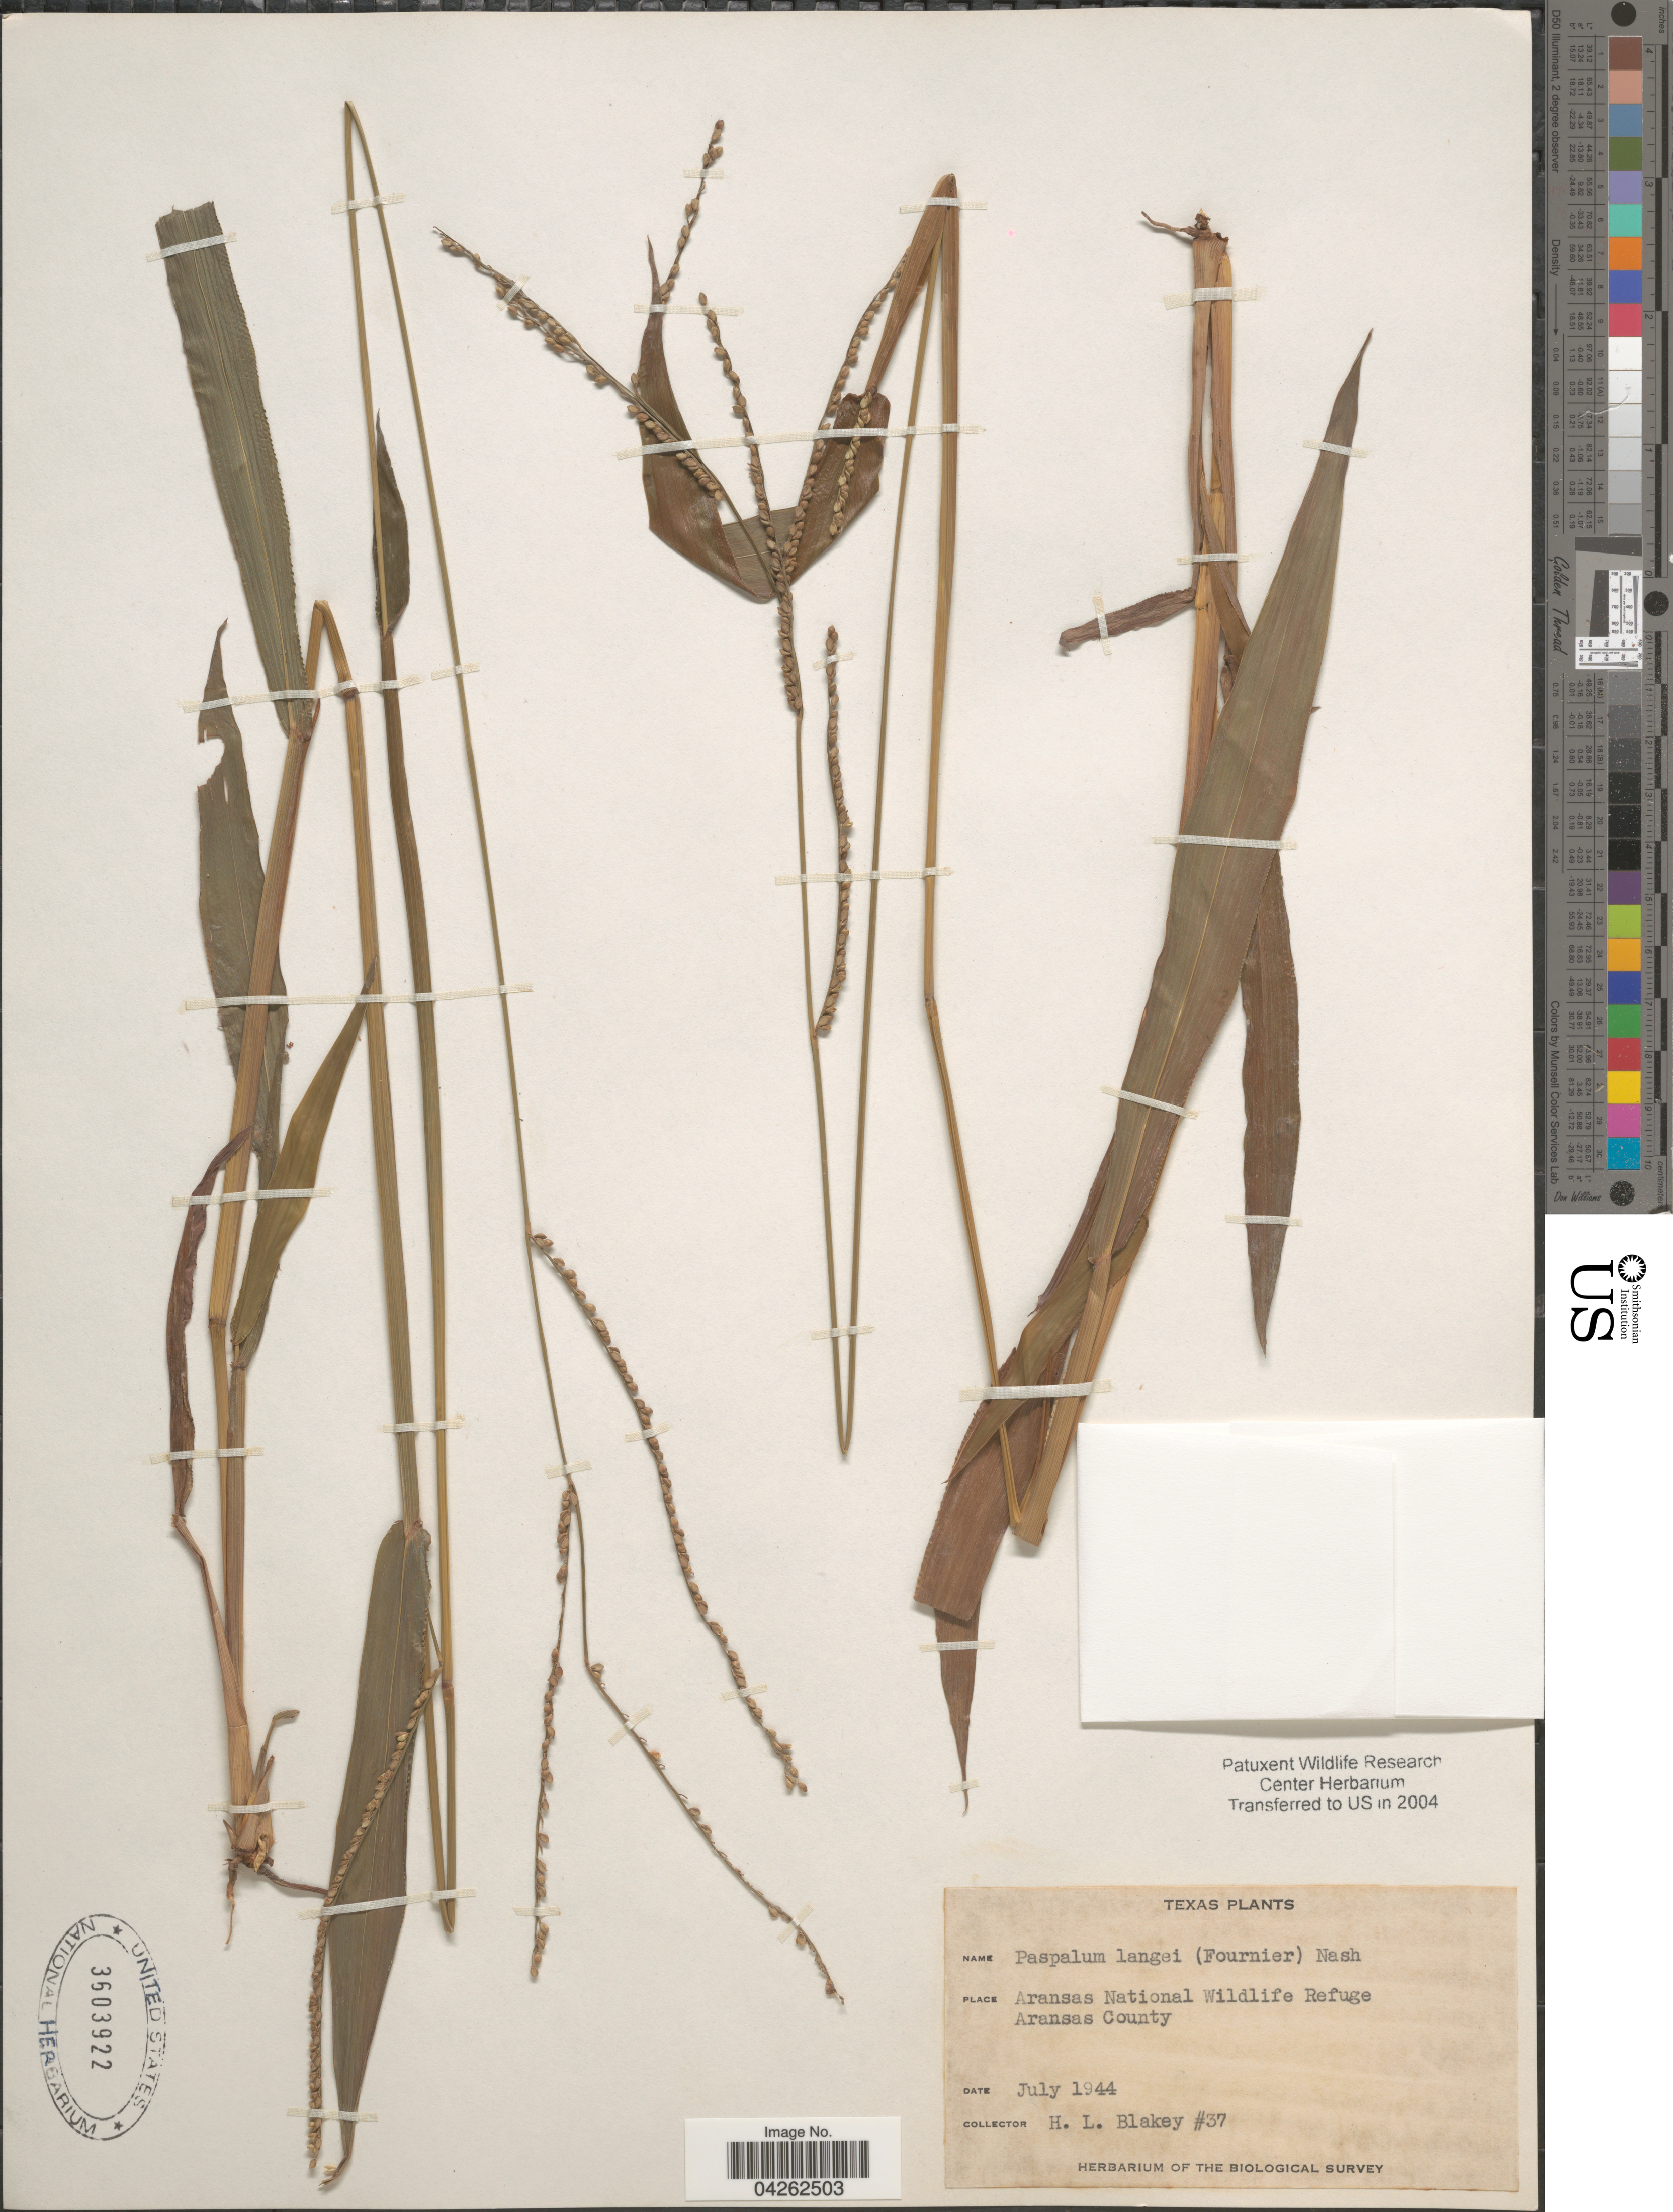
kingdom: Plantae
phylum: Tracheophyta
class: Liliopsida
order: Poales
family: Poaceae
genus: Paspalum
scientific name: Paspalum langei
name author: (E. Fourn.) Nash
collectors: H. Blakey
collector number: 37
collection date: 1944-07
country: United States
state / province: Texas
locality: Aransas National Wildlife Refuge. Aransas County. The Biological Survey.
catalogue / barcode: US 3603922